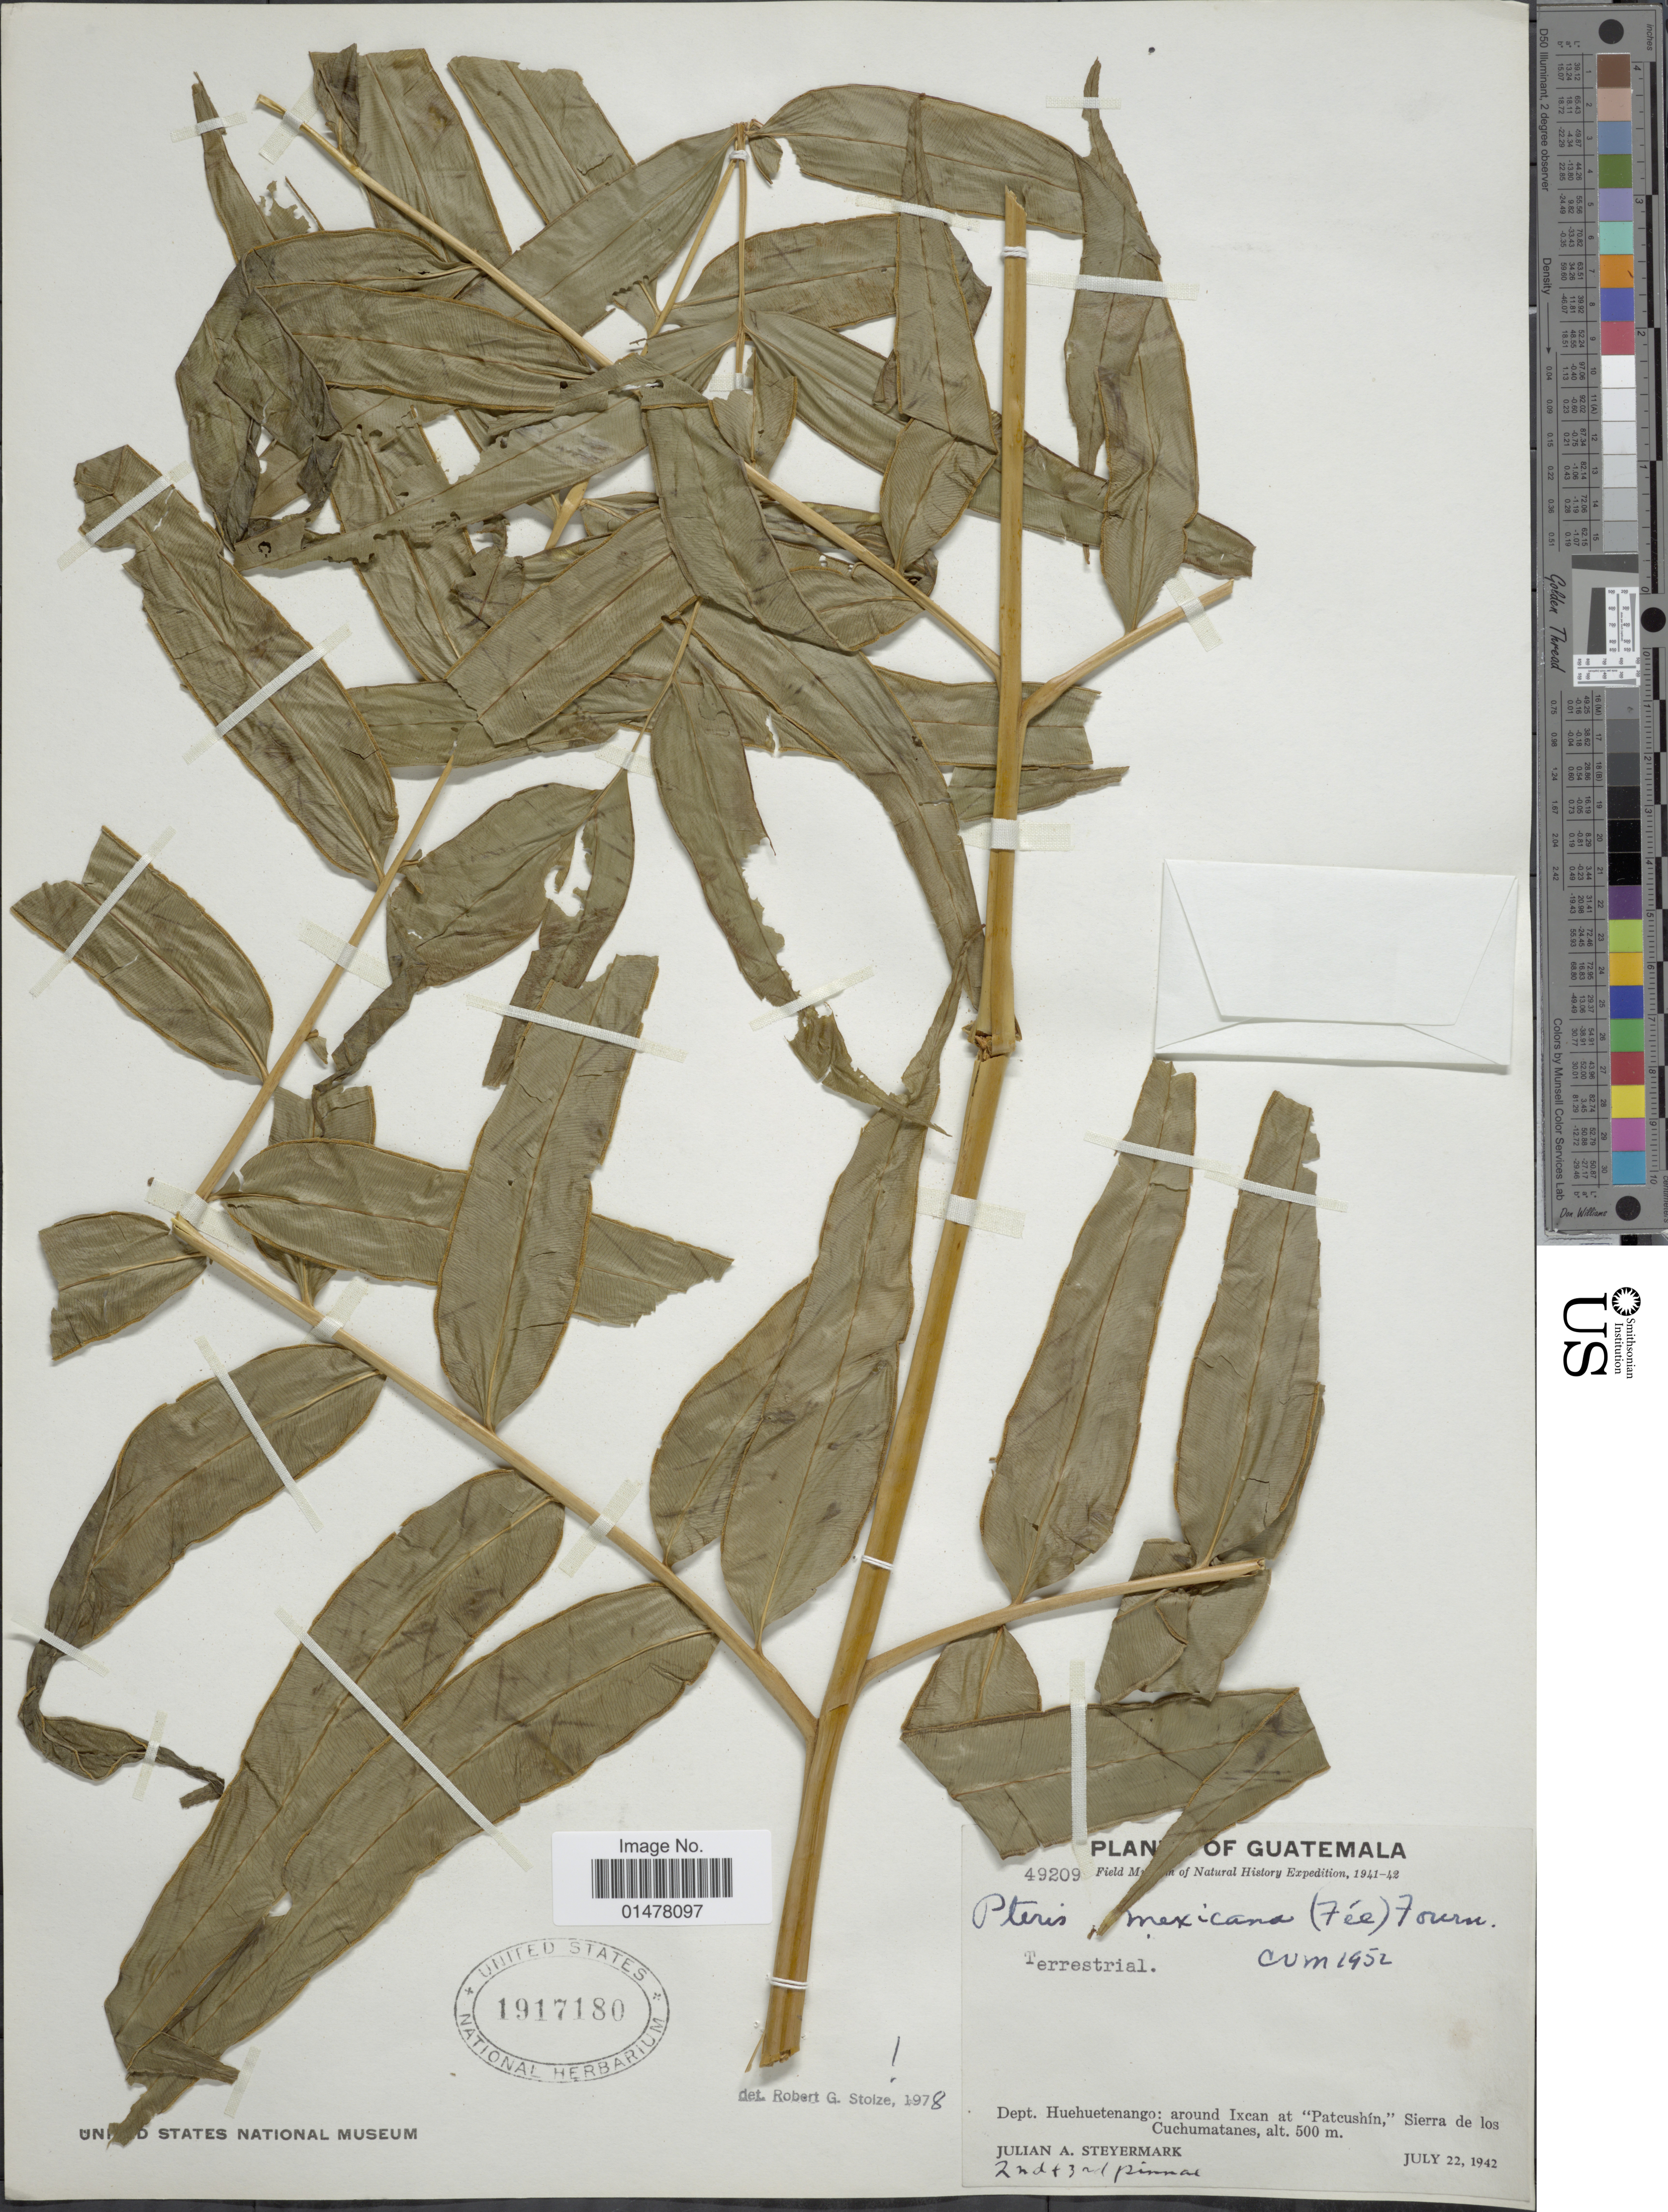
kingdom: Plantae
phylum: Tracheophyta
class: Polypodiopsida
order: Polypodiales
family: Pteridaceae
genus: Pteris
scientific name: Pteris pulchra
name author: Schltdl. & Cham.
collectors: J. Steyermark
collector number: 49209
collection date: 1942-07-22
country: Guatemala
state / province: Huehuetenango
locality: Plants of Guatemala, Dept. Huehuetenango: around Ixcan at Patcushin, Sierra de los Cuchumatanes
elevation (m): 500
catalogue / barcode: US 1917180